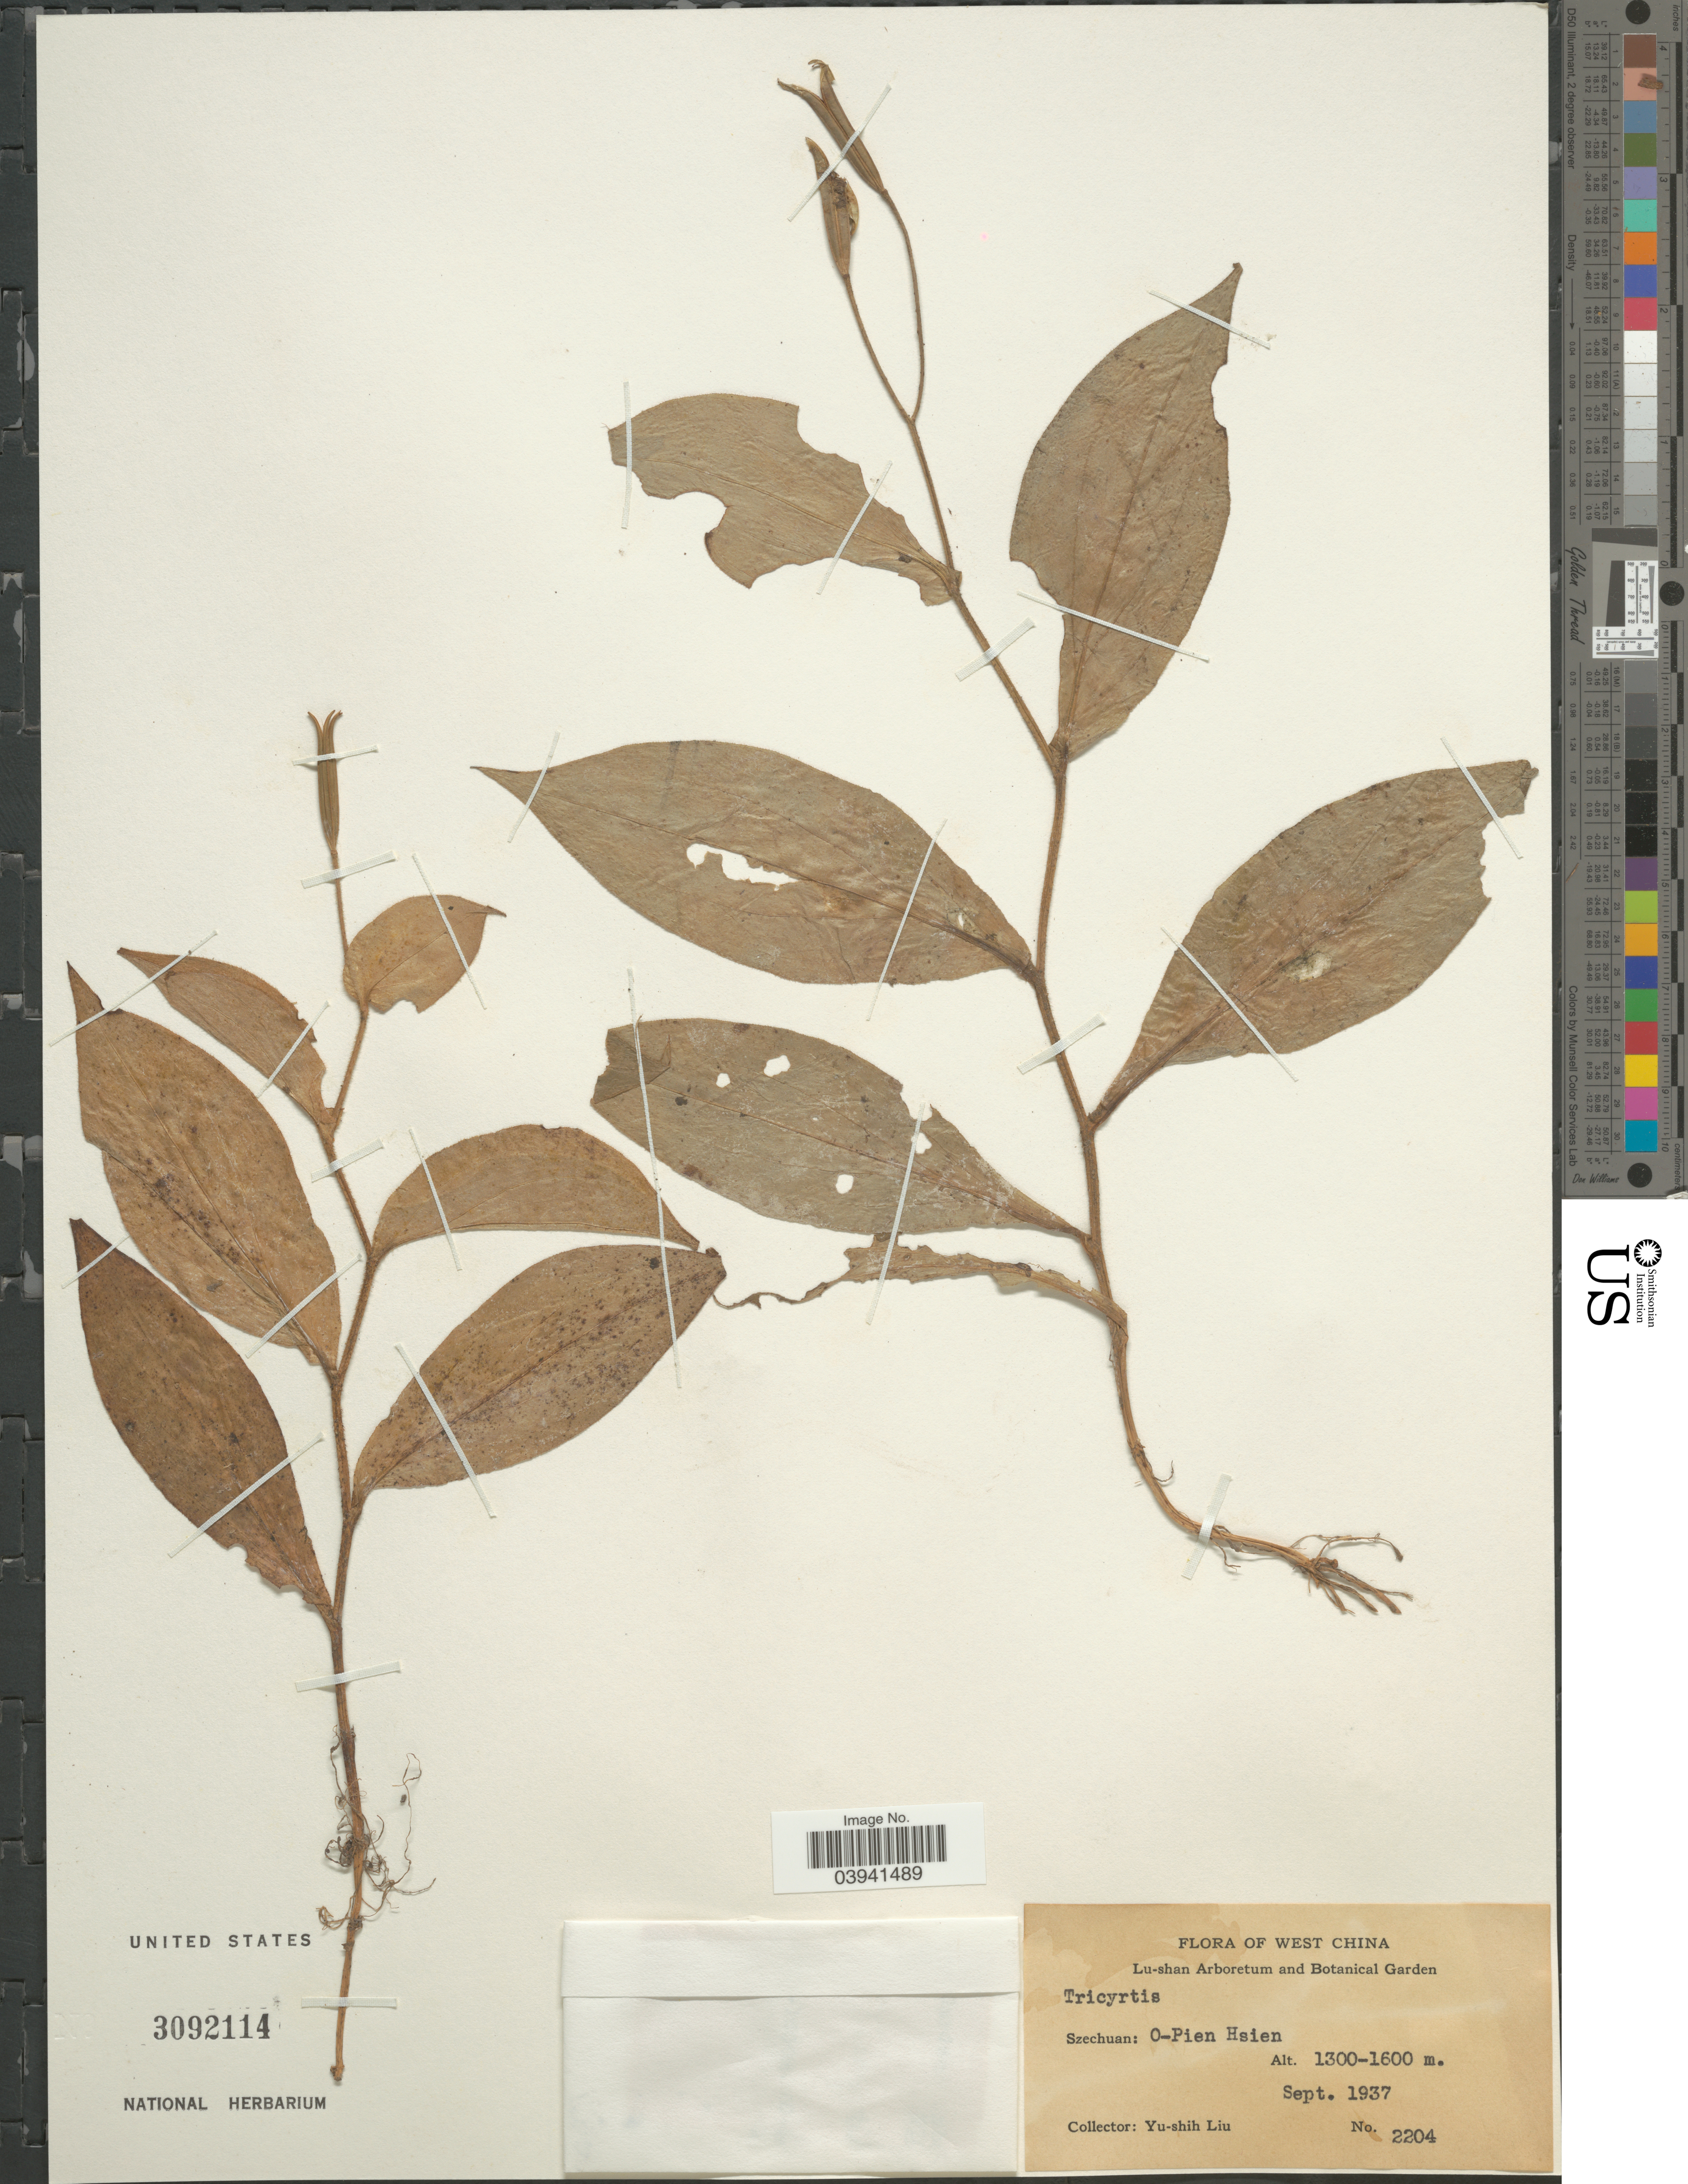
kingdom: Plantae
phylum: Tracheophyta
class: Liliopsida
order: Liliales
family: Liliaceae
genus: Tricyrtis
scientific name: Tricyrtis sp.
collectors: Y.-S. Liu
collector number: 2204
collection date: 1937-09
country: China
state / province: Sichuan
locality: West China. Szechuan: O-Pien Hsien.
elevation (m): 1300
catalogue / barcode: US 3092114